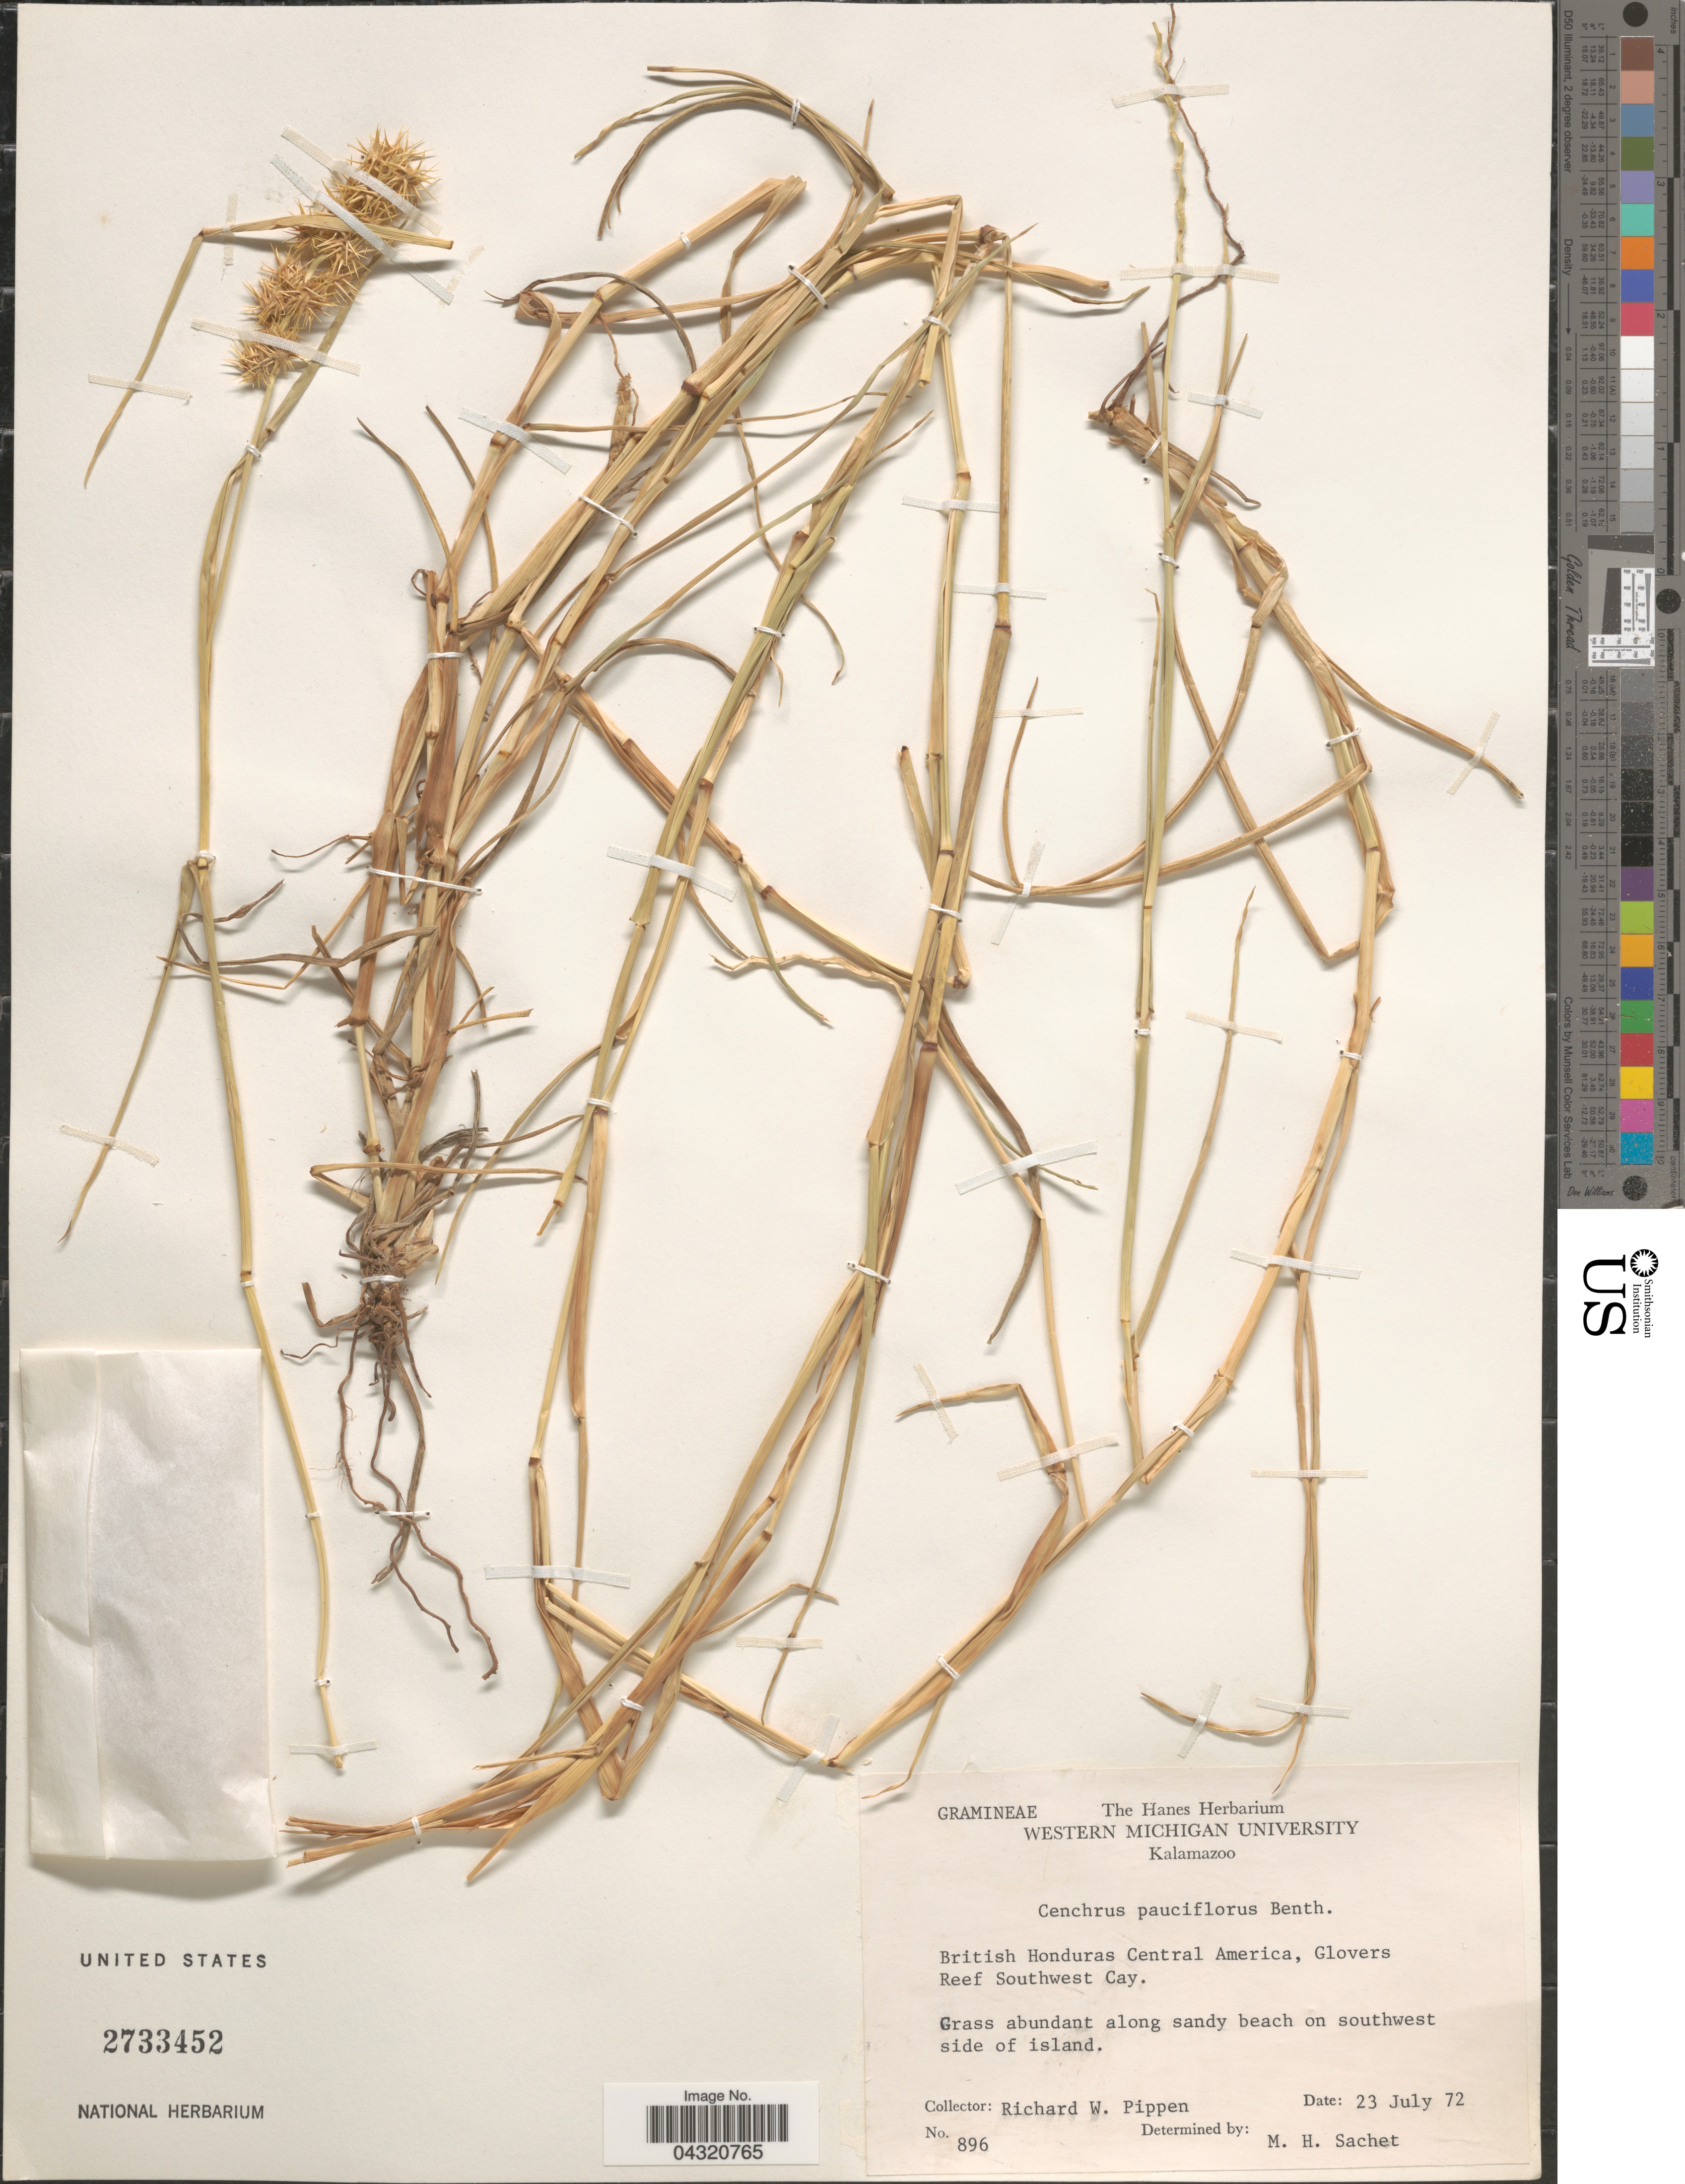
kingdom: Plantae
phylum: Tracheophyta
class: Liliopsida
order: Poales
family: Poaceae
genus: Cenchrus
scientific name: Cenchrus spinifex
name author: Cav.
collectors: R. W. Pippen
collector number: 896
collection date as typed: Transcribed d/m/y: 23/7/72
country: Belize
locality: British Honduras Central America, Glovers Reef Southwest Cay. Grass abundant along sandy beach on southwest side of island.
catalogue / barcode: US 2733452